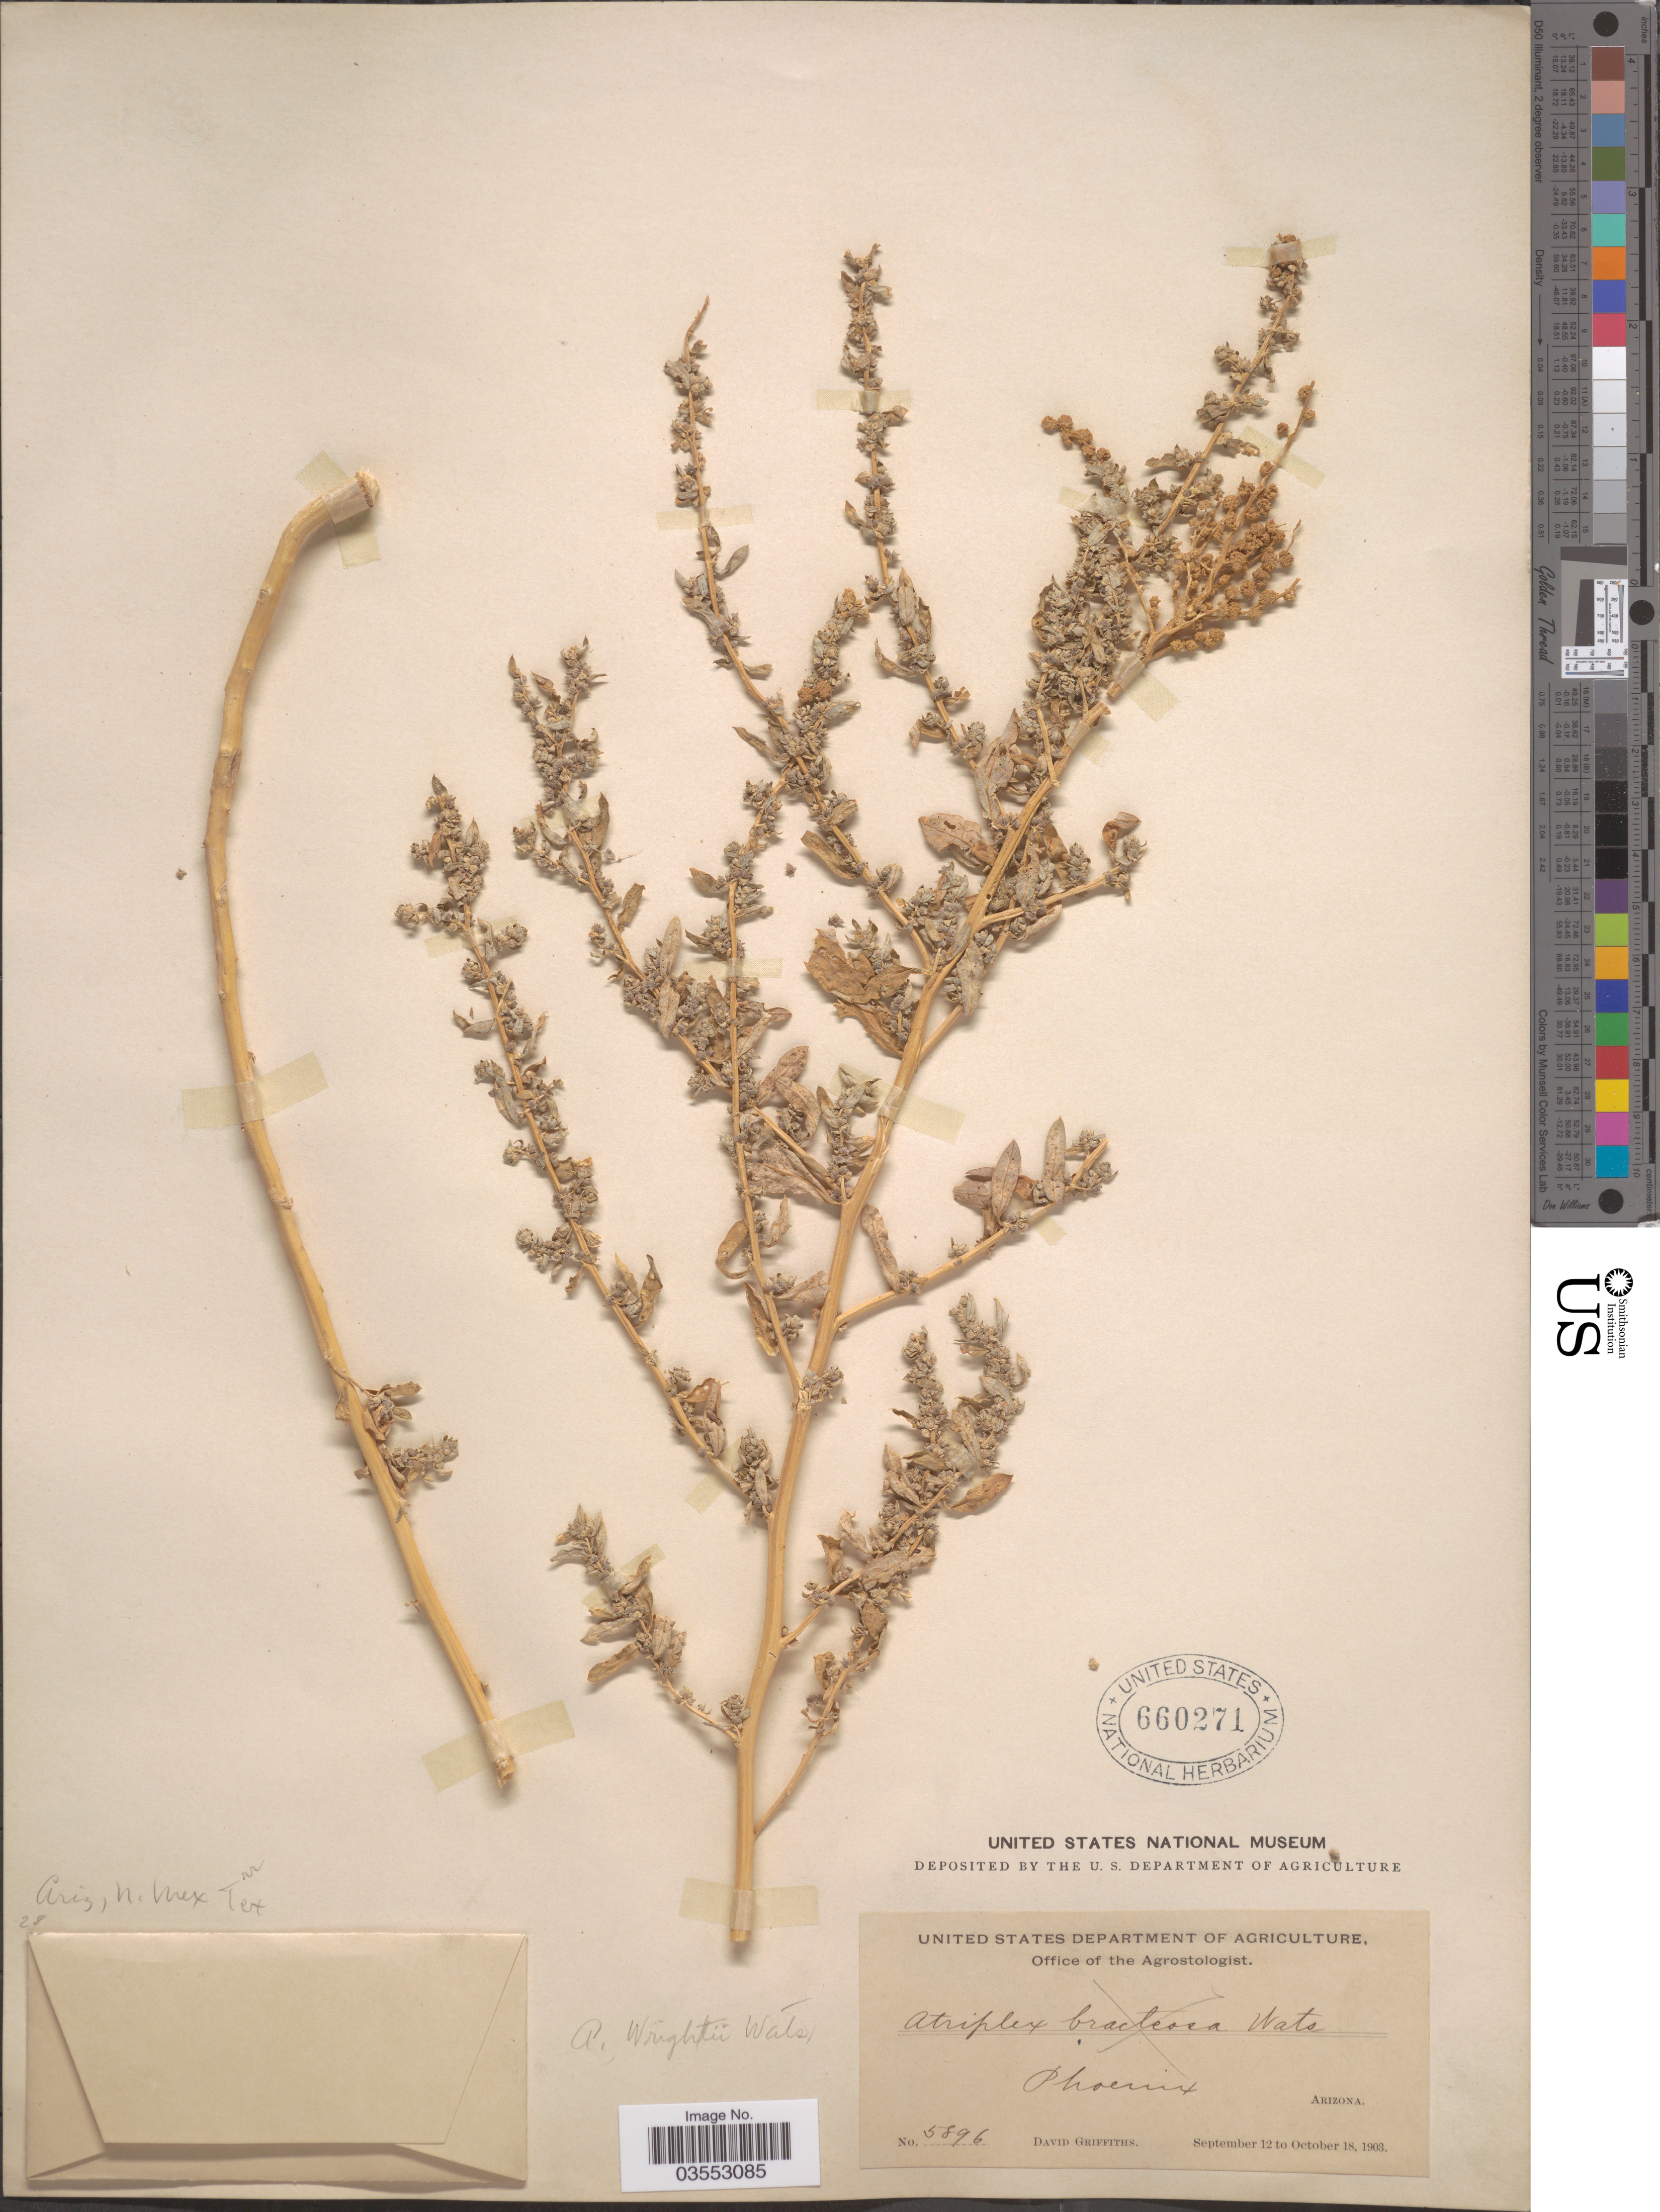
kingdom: Plantae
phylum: Tracheophyta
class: Magnoliopsida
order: Caryophyllales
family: Amaranthaceae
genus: Atriplex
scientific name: Atriplex wrightii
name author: S. Watson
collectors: D. Griffiths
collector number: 5896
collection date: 1903-09-12/1903-10-18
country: United States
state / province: Arizona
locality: Phoenix.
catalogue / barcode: US 660271